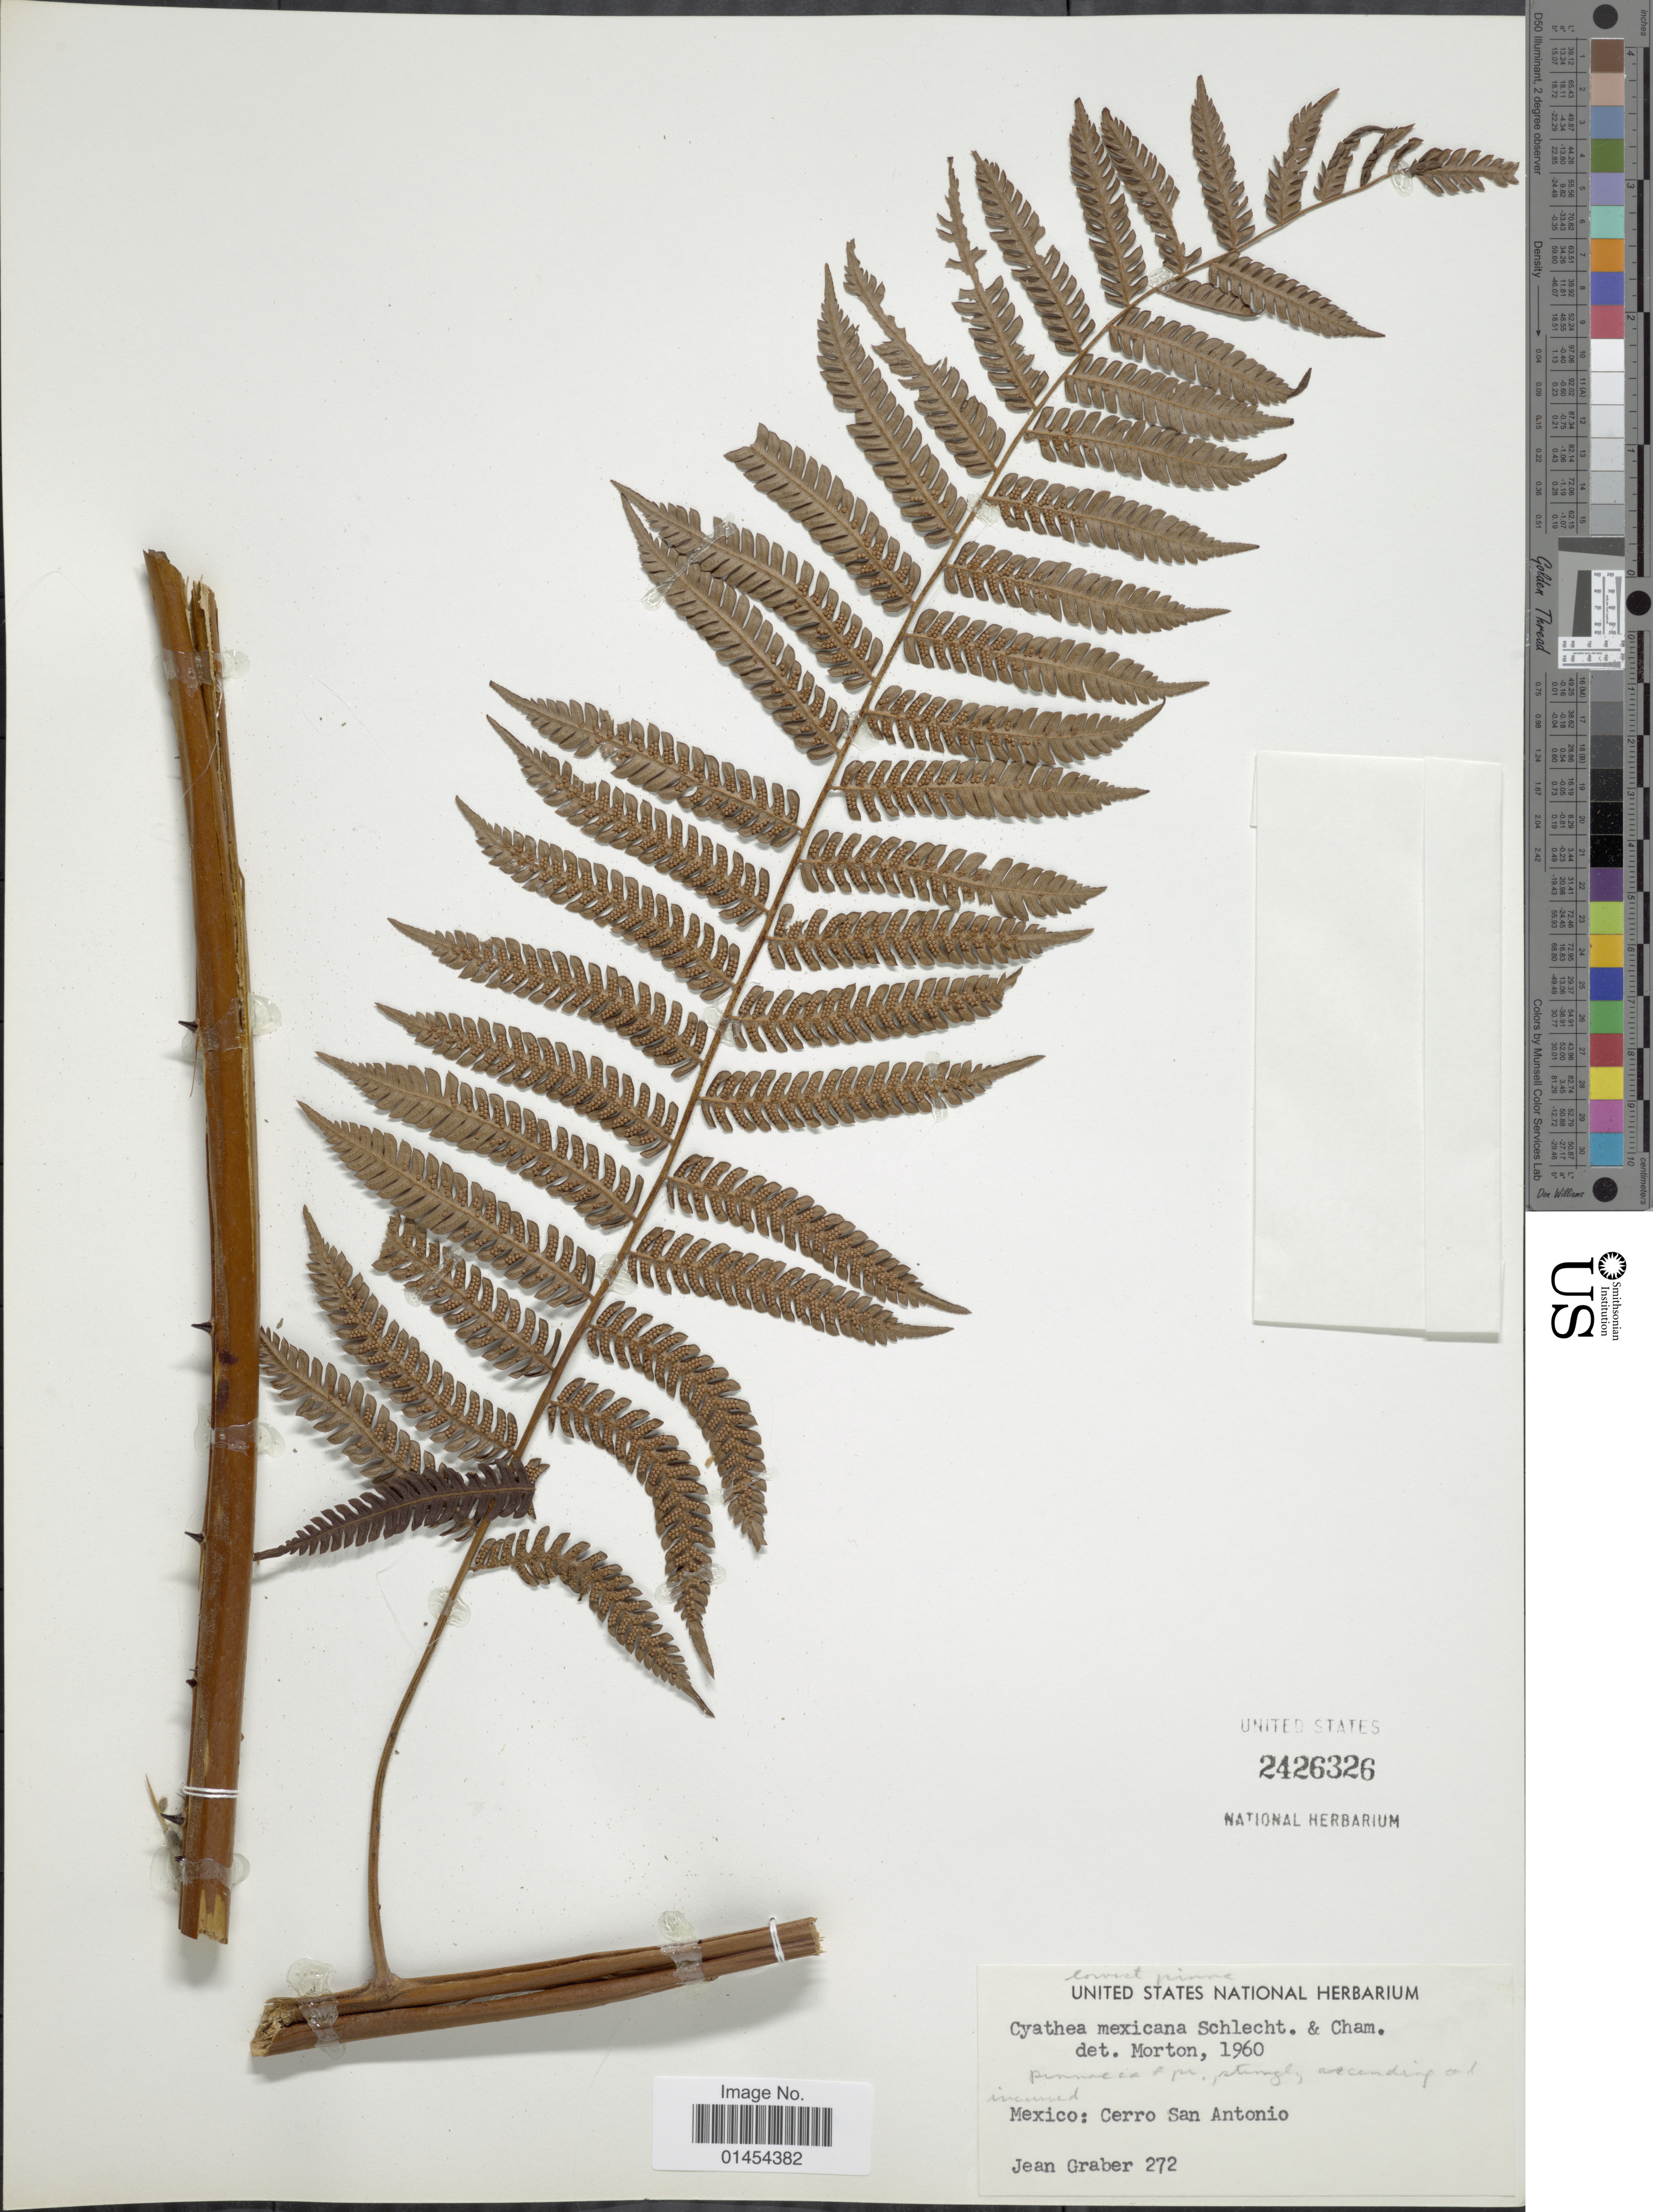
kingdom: Plantae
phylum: Tracheophyta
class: Polypodiopsida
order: Cyatheales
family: Cyatheaceae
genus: Alsophila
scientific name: Alsophila firma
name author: (Baker) D.S. Conant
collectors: J. Graber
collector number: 272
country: Mexico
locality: Cerro San Antonio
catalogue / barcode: US 2426326